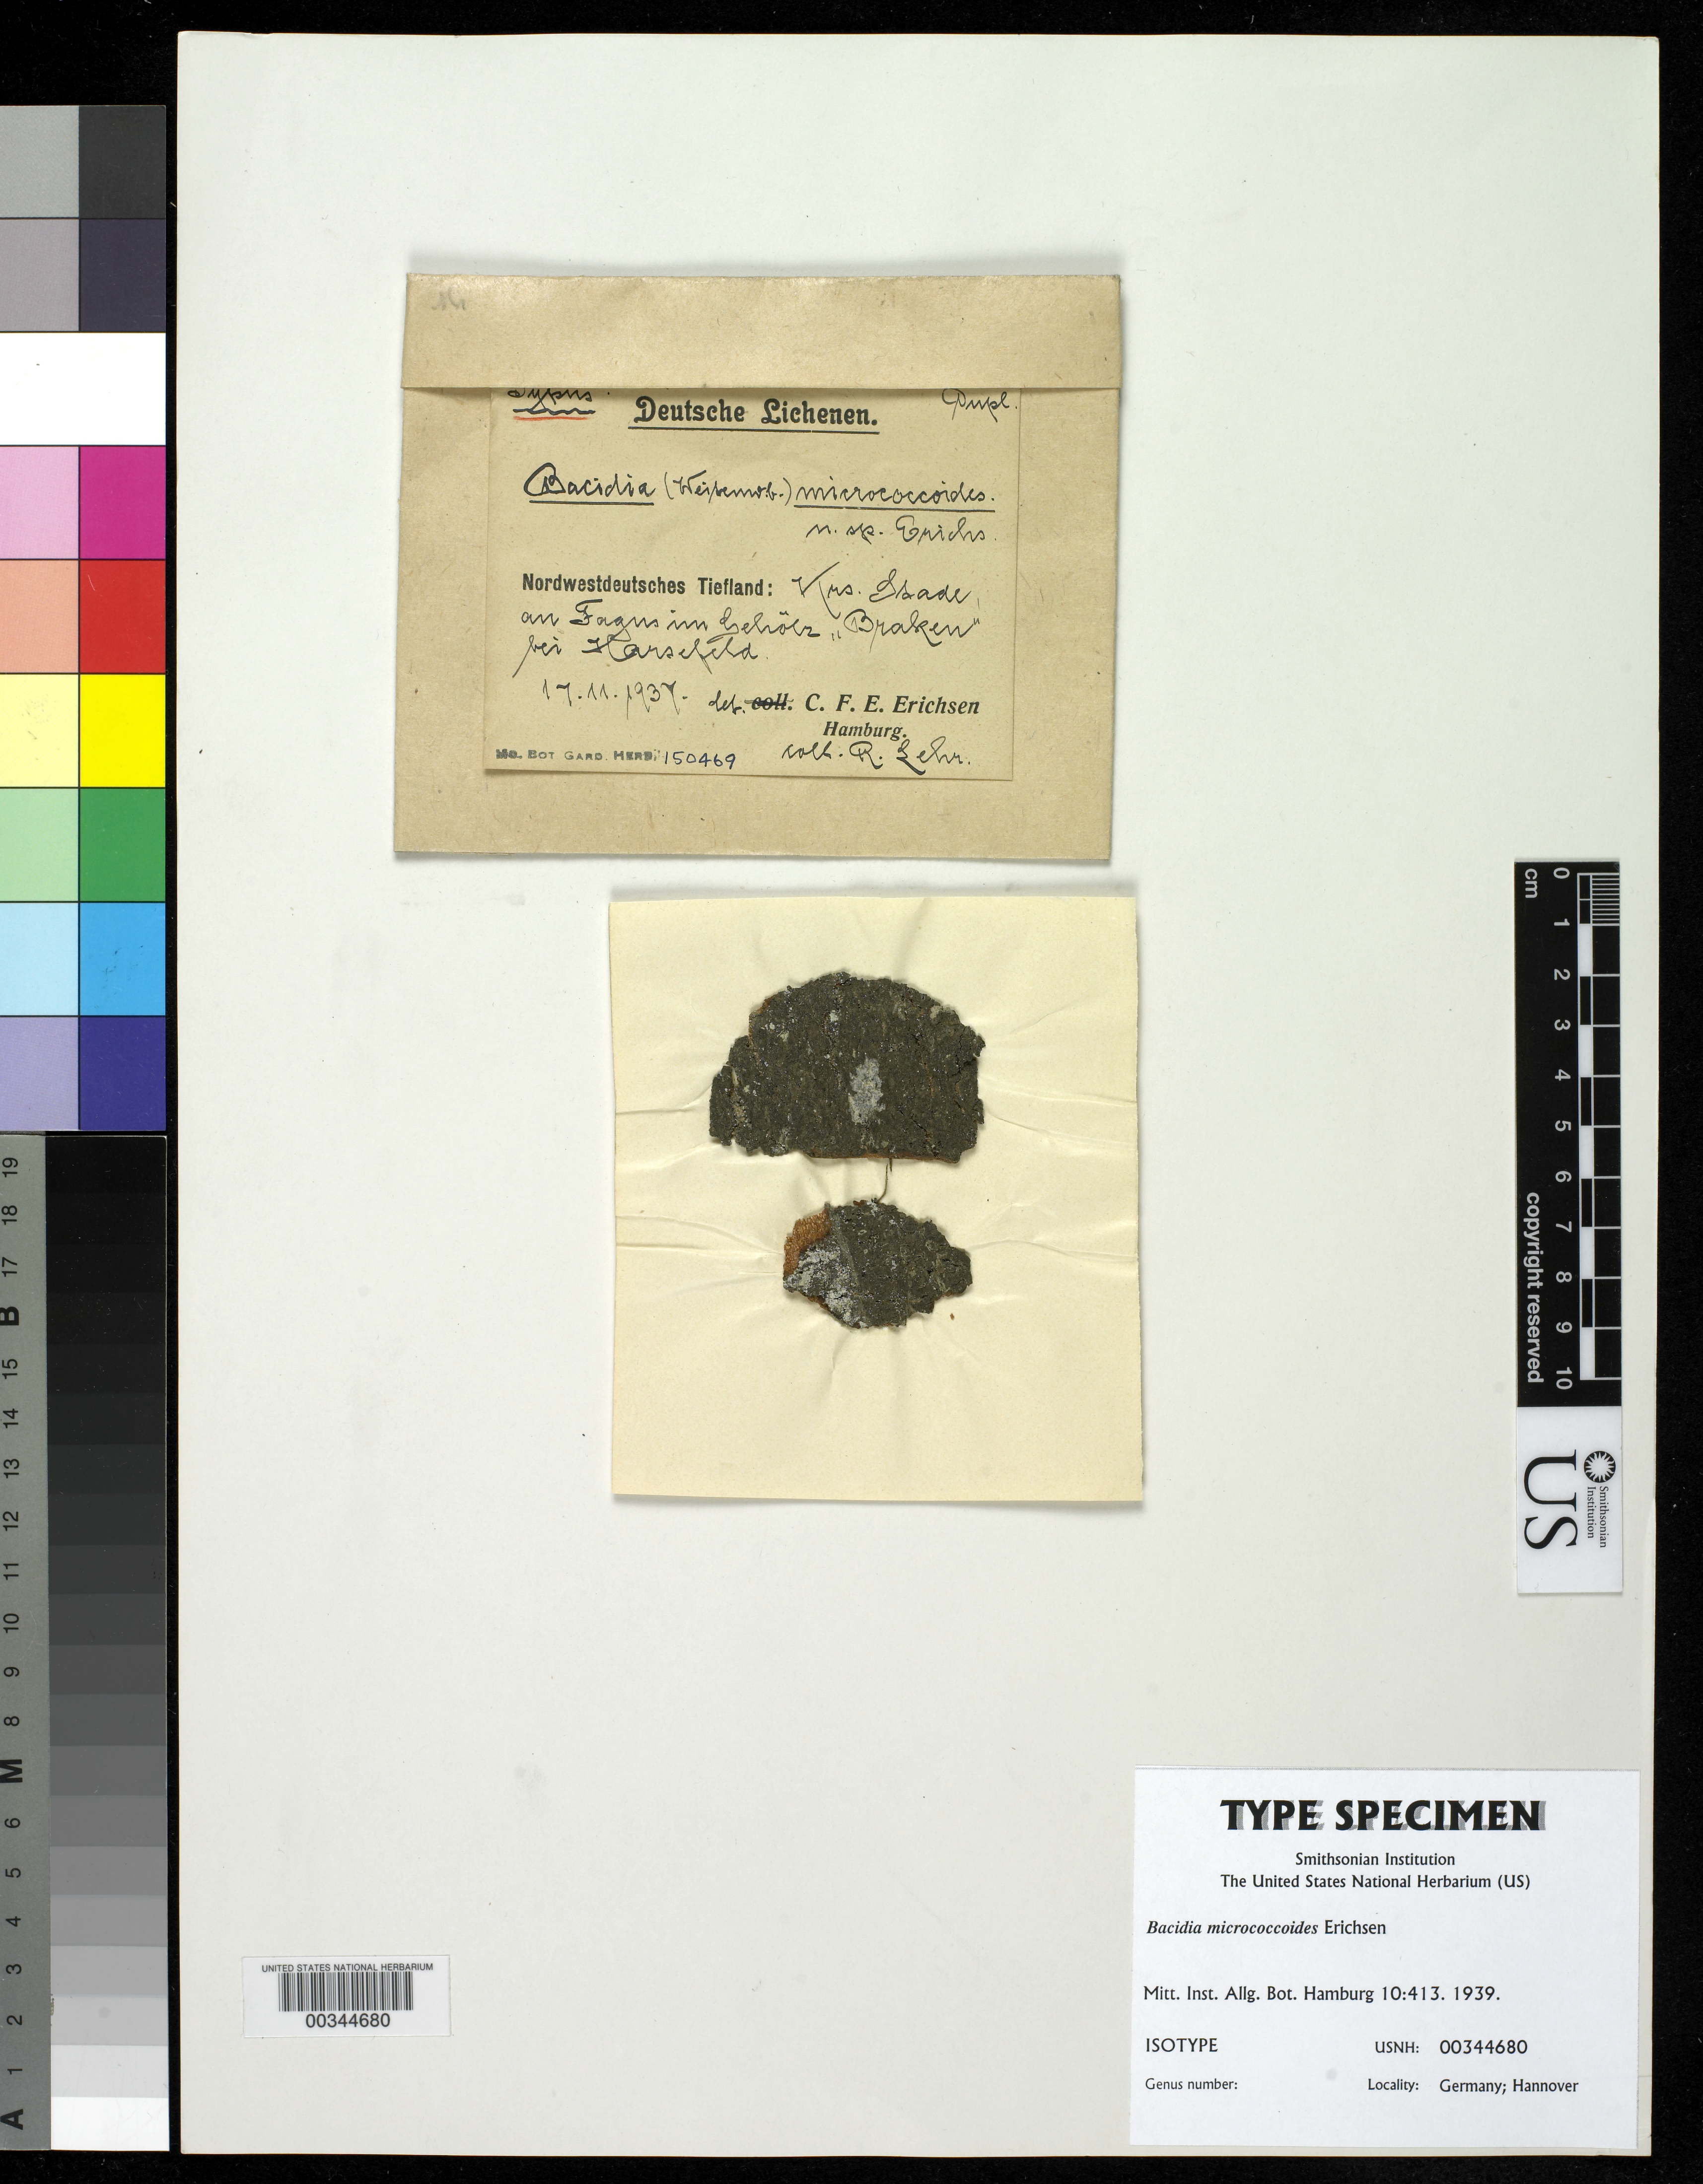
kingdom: Fungi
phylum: Ascomycota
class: Lecanoromycetes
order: Lecanorales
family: Ramalinaceae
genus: Bacidia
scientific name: Bacidia micrococcoides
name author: Erichsen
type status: Isotype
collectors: R. Lehr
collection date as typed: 14 Nov 1937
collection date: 1937-11-14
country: Germany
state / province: Niedersachsen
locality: Hannover.